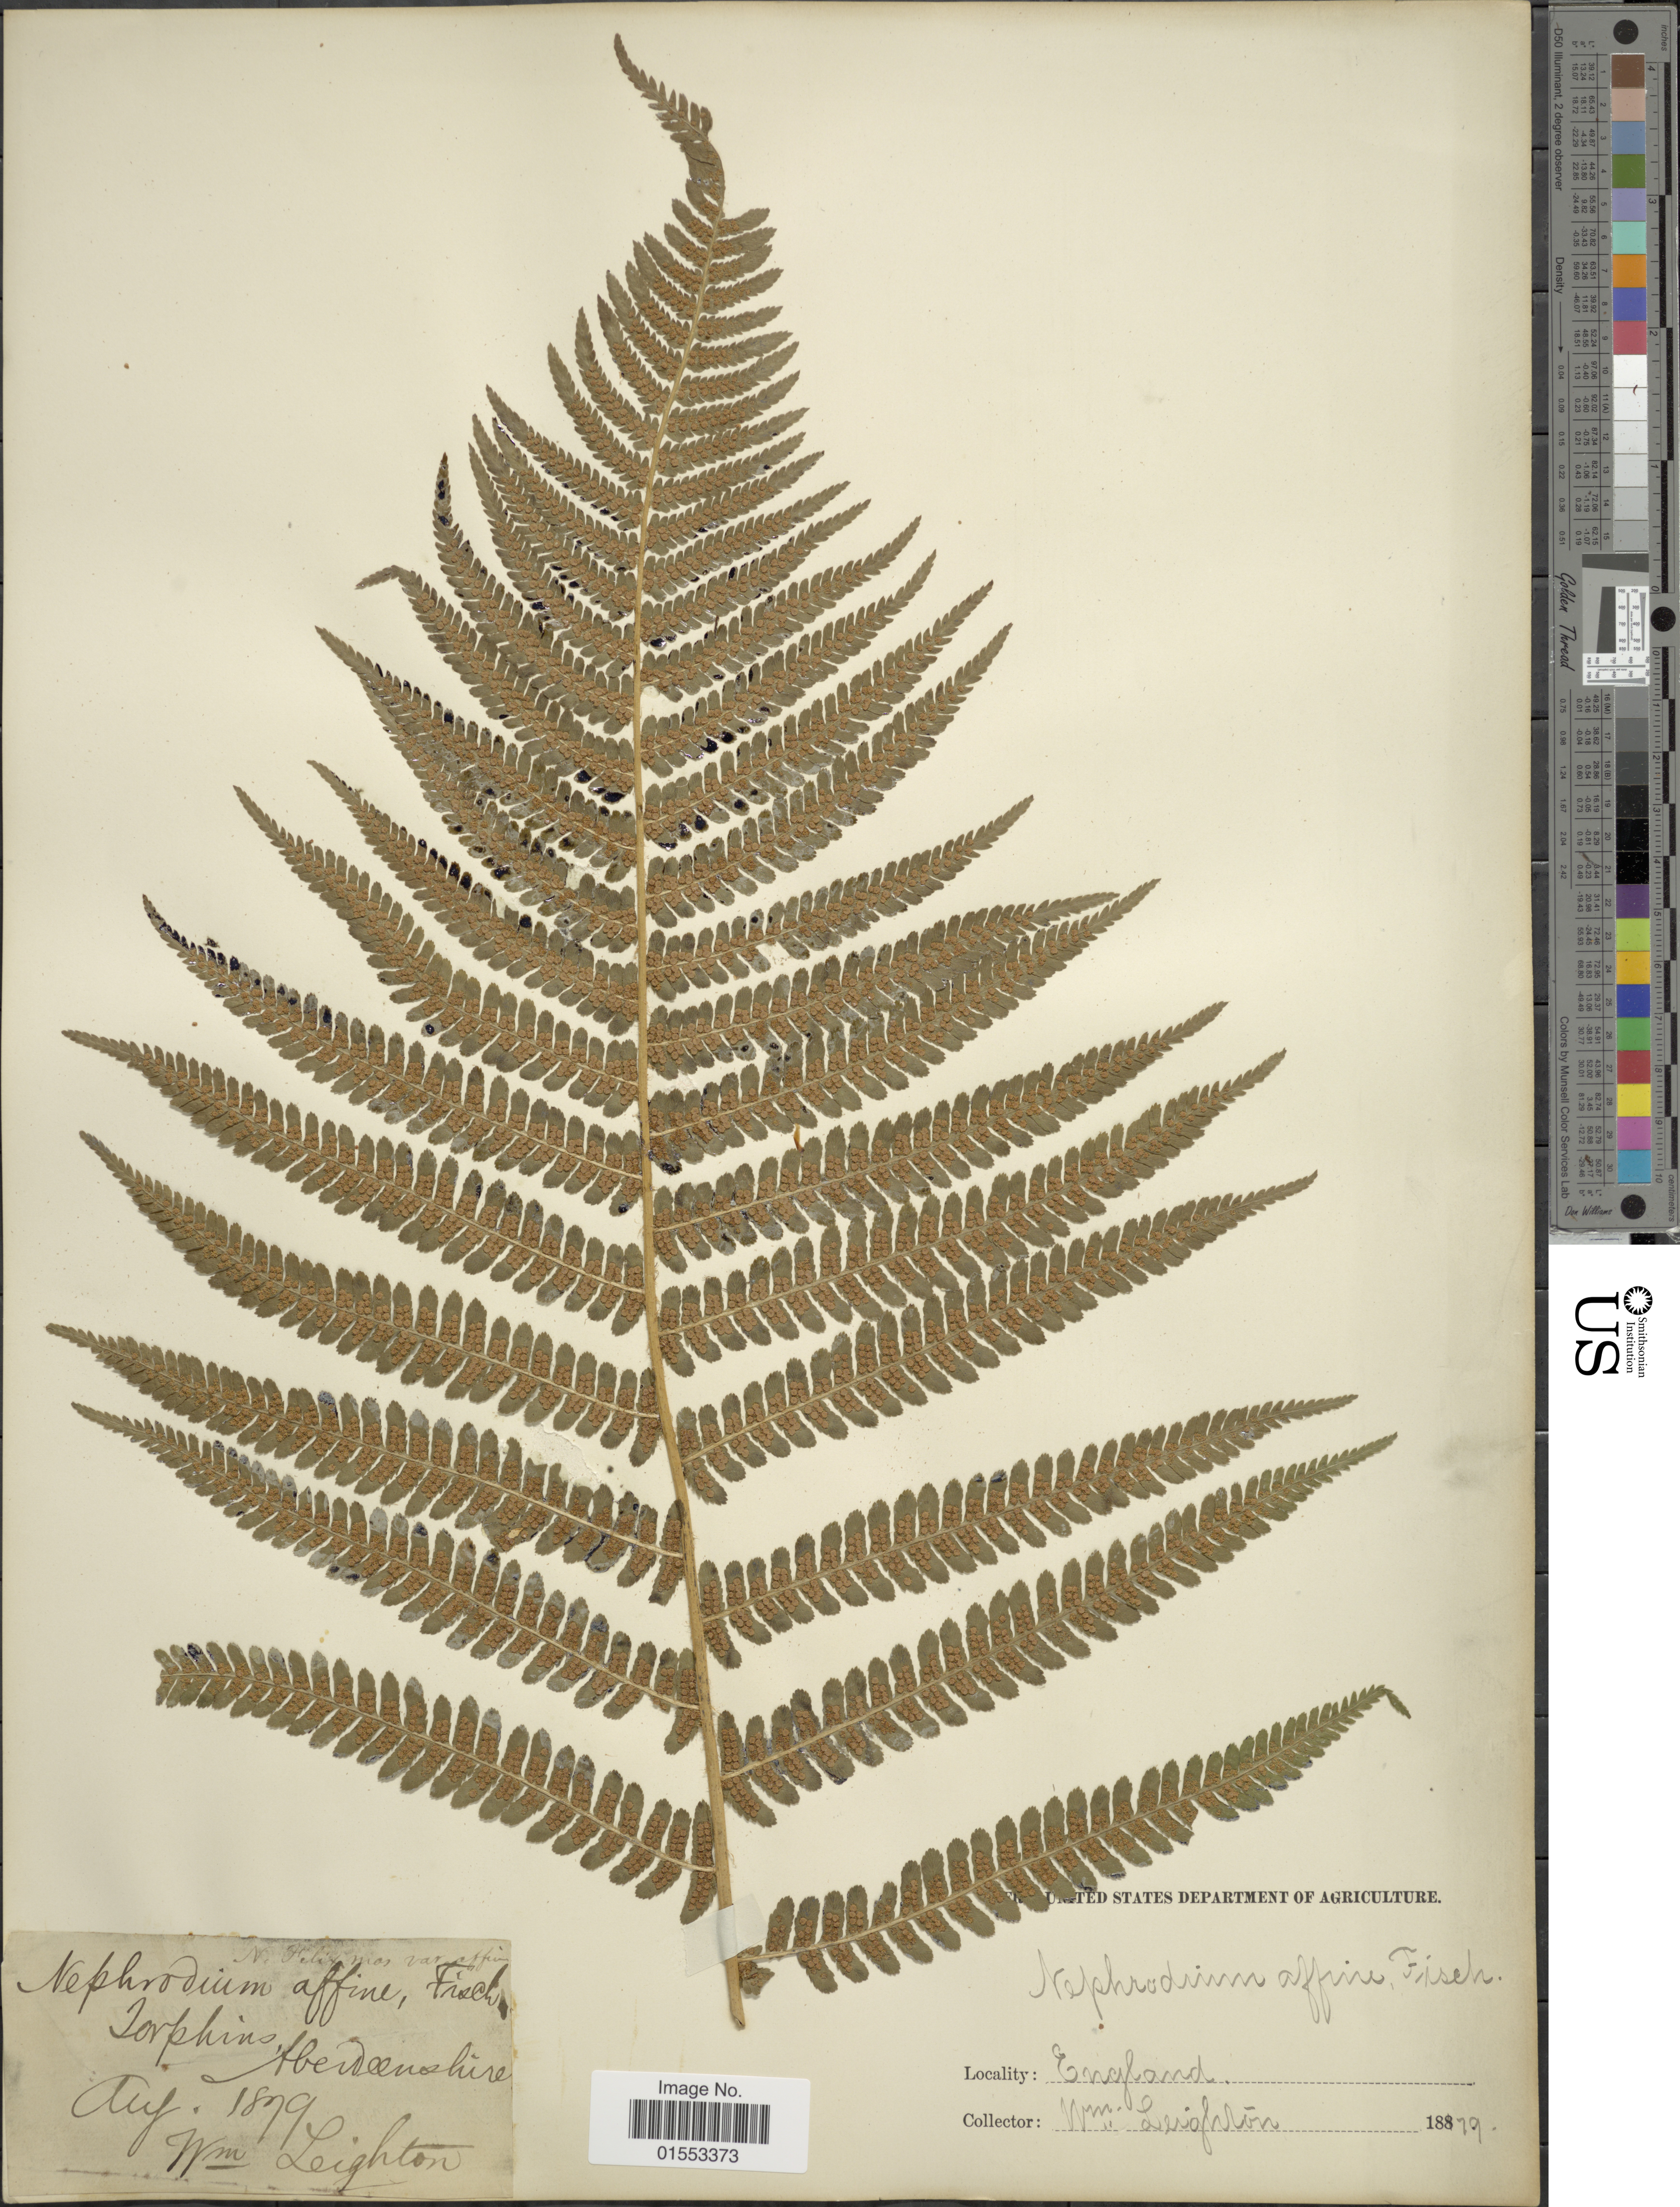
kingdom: Plantae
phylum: Tracheophyta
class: Polypodiopsida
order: Polypodiales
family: Dryopteridaceae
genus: Dryopteris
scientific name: Dryopteris filix-mas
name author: (L.) Schott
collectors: W. Leighton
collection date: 1879-08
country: United Kingdom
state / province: Scotland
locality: England (Scotland). Torphins, Aberdeenshire.